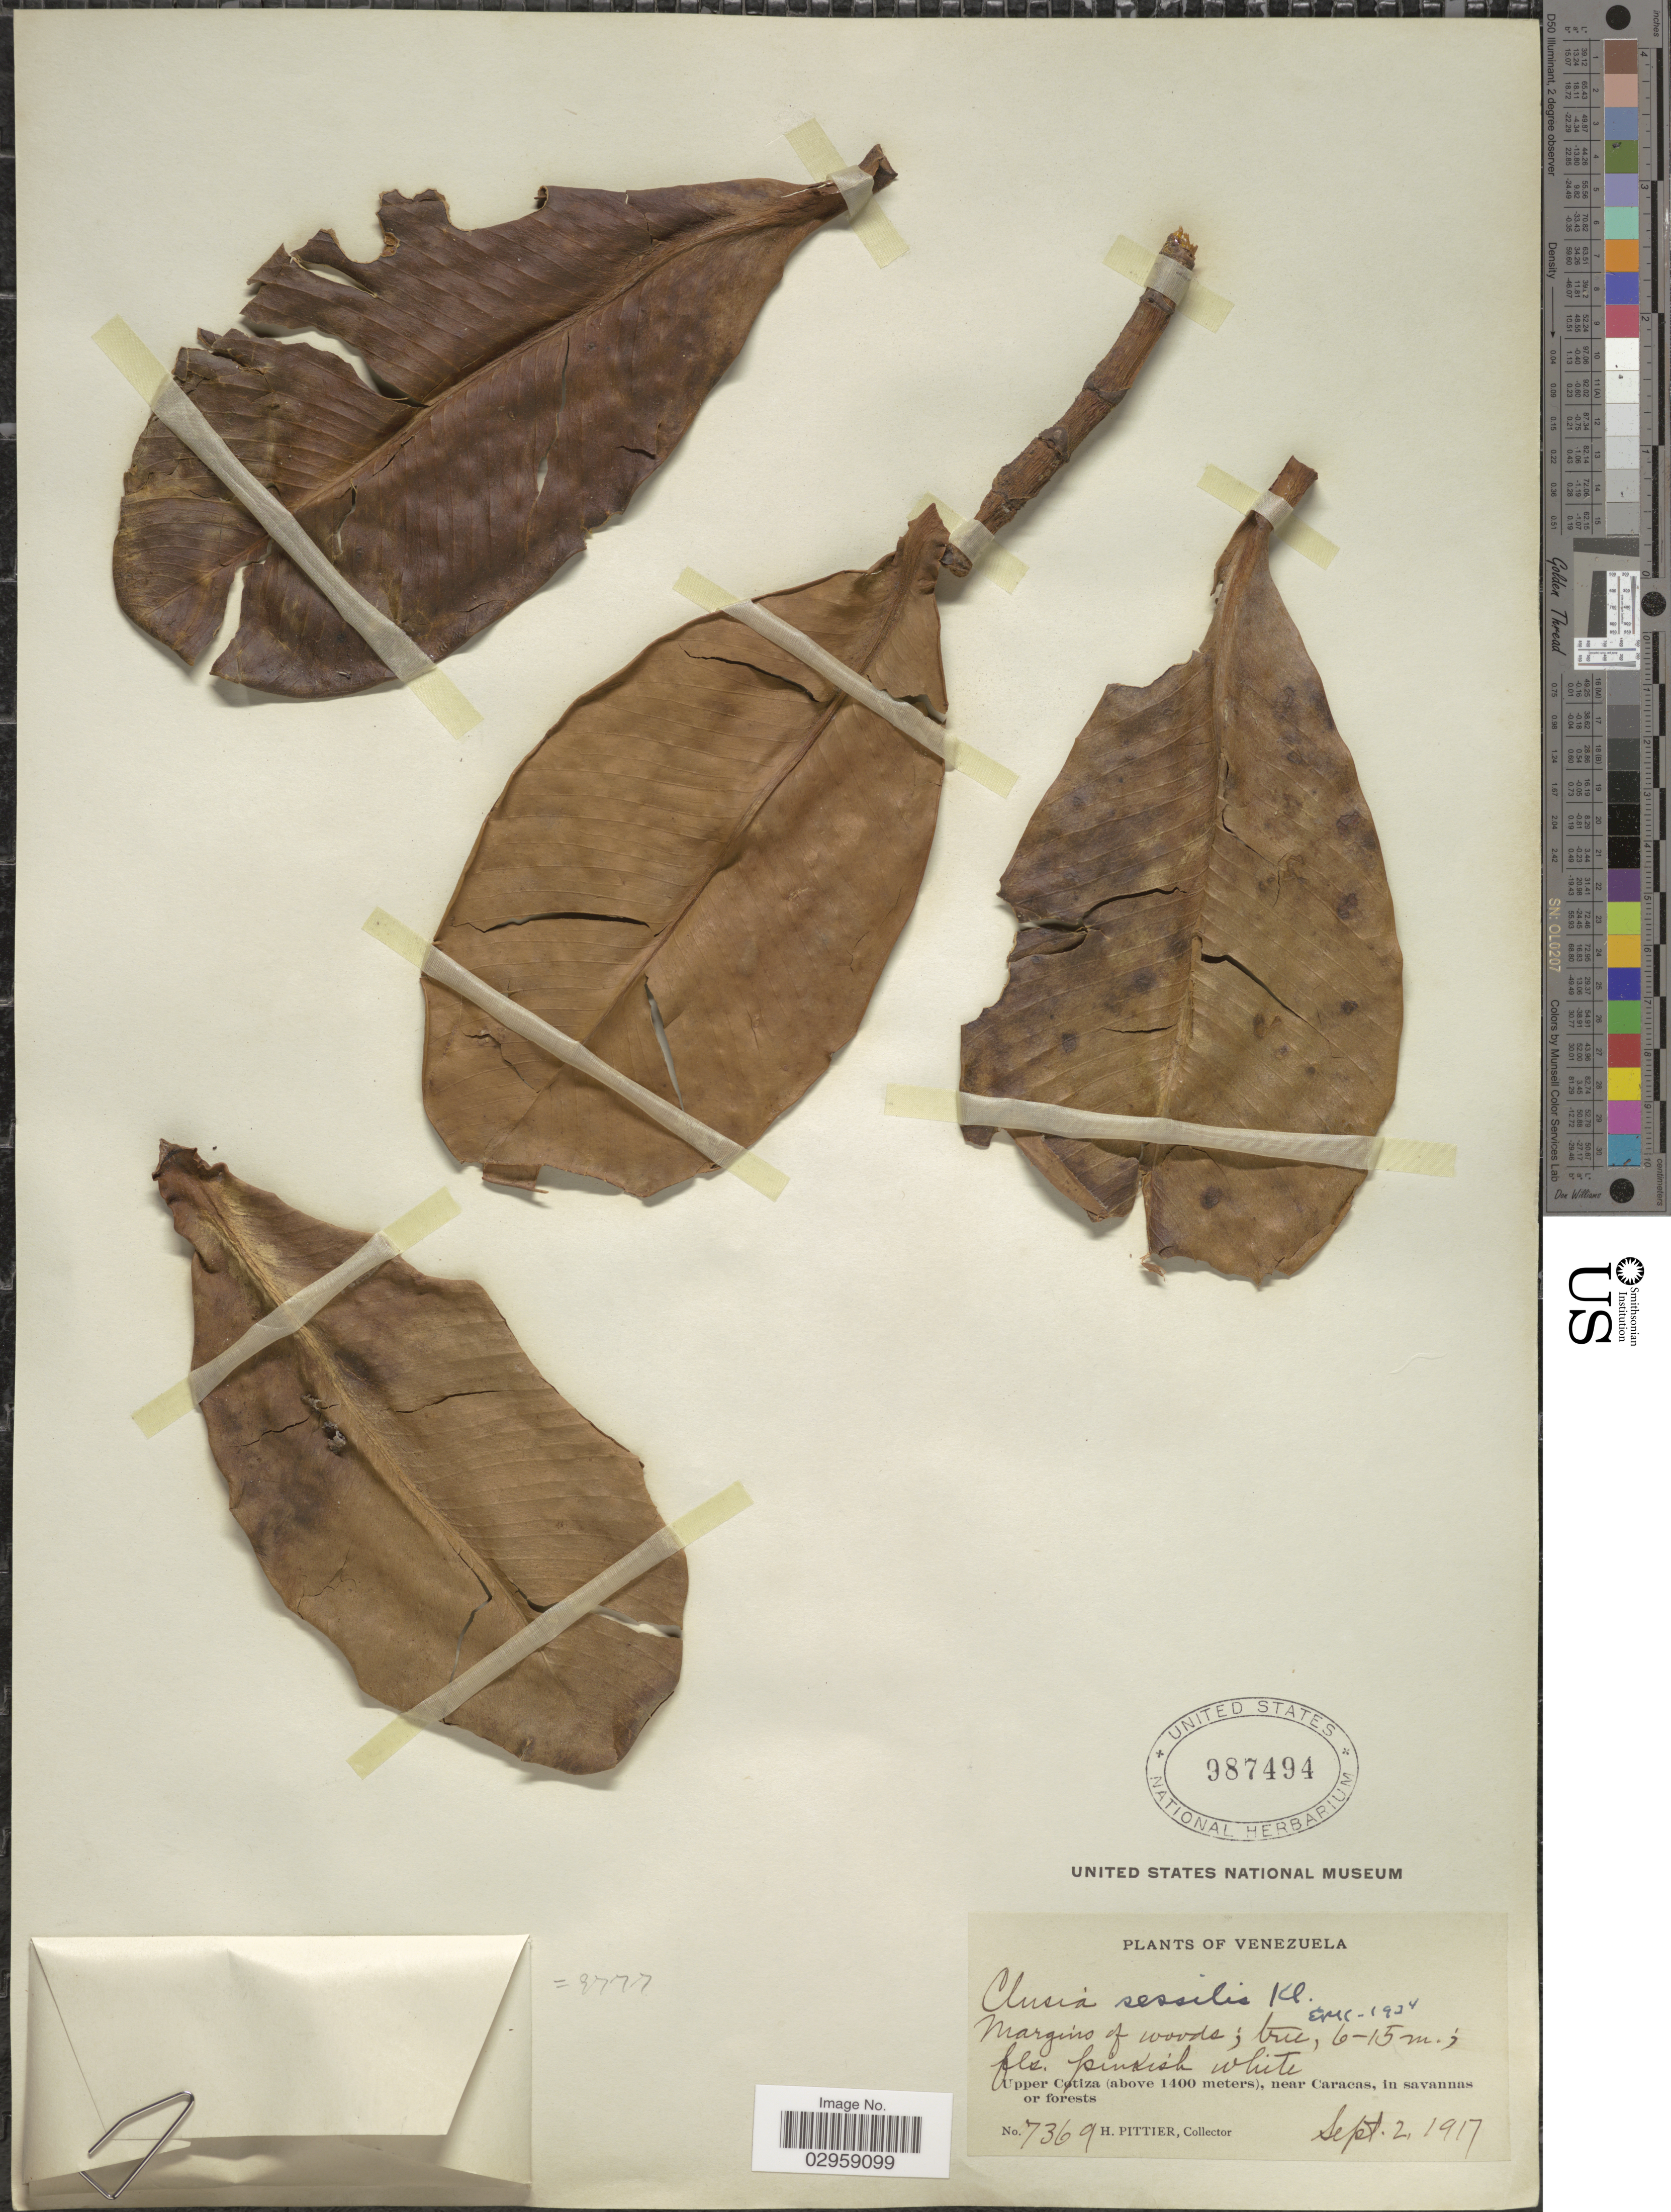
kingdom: Plantae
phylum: Tracheophyta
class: Magnoliopsida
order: Malpighiales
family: Clusiaceae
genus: Clusia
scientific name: Clusia alata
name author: Triana & Planch.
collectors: H. F. Pittier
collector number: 7369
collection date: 1917-09-02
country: Venezuela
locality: Upper Cotiza, near Caracas.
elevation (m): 1400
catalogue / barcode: US 987494